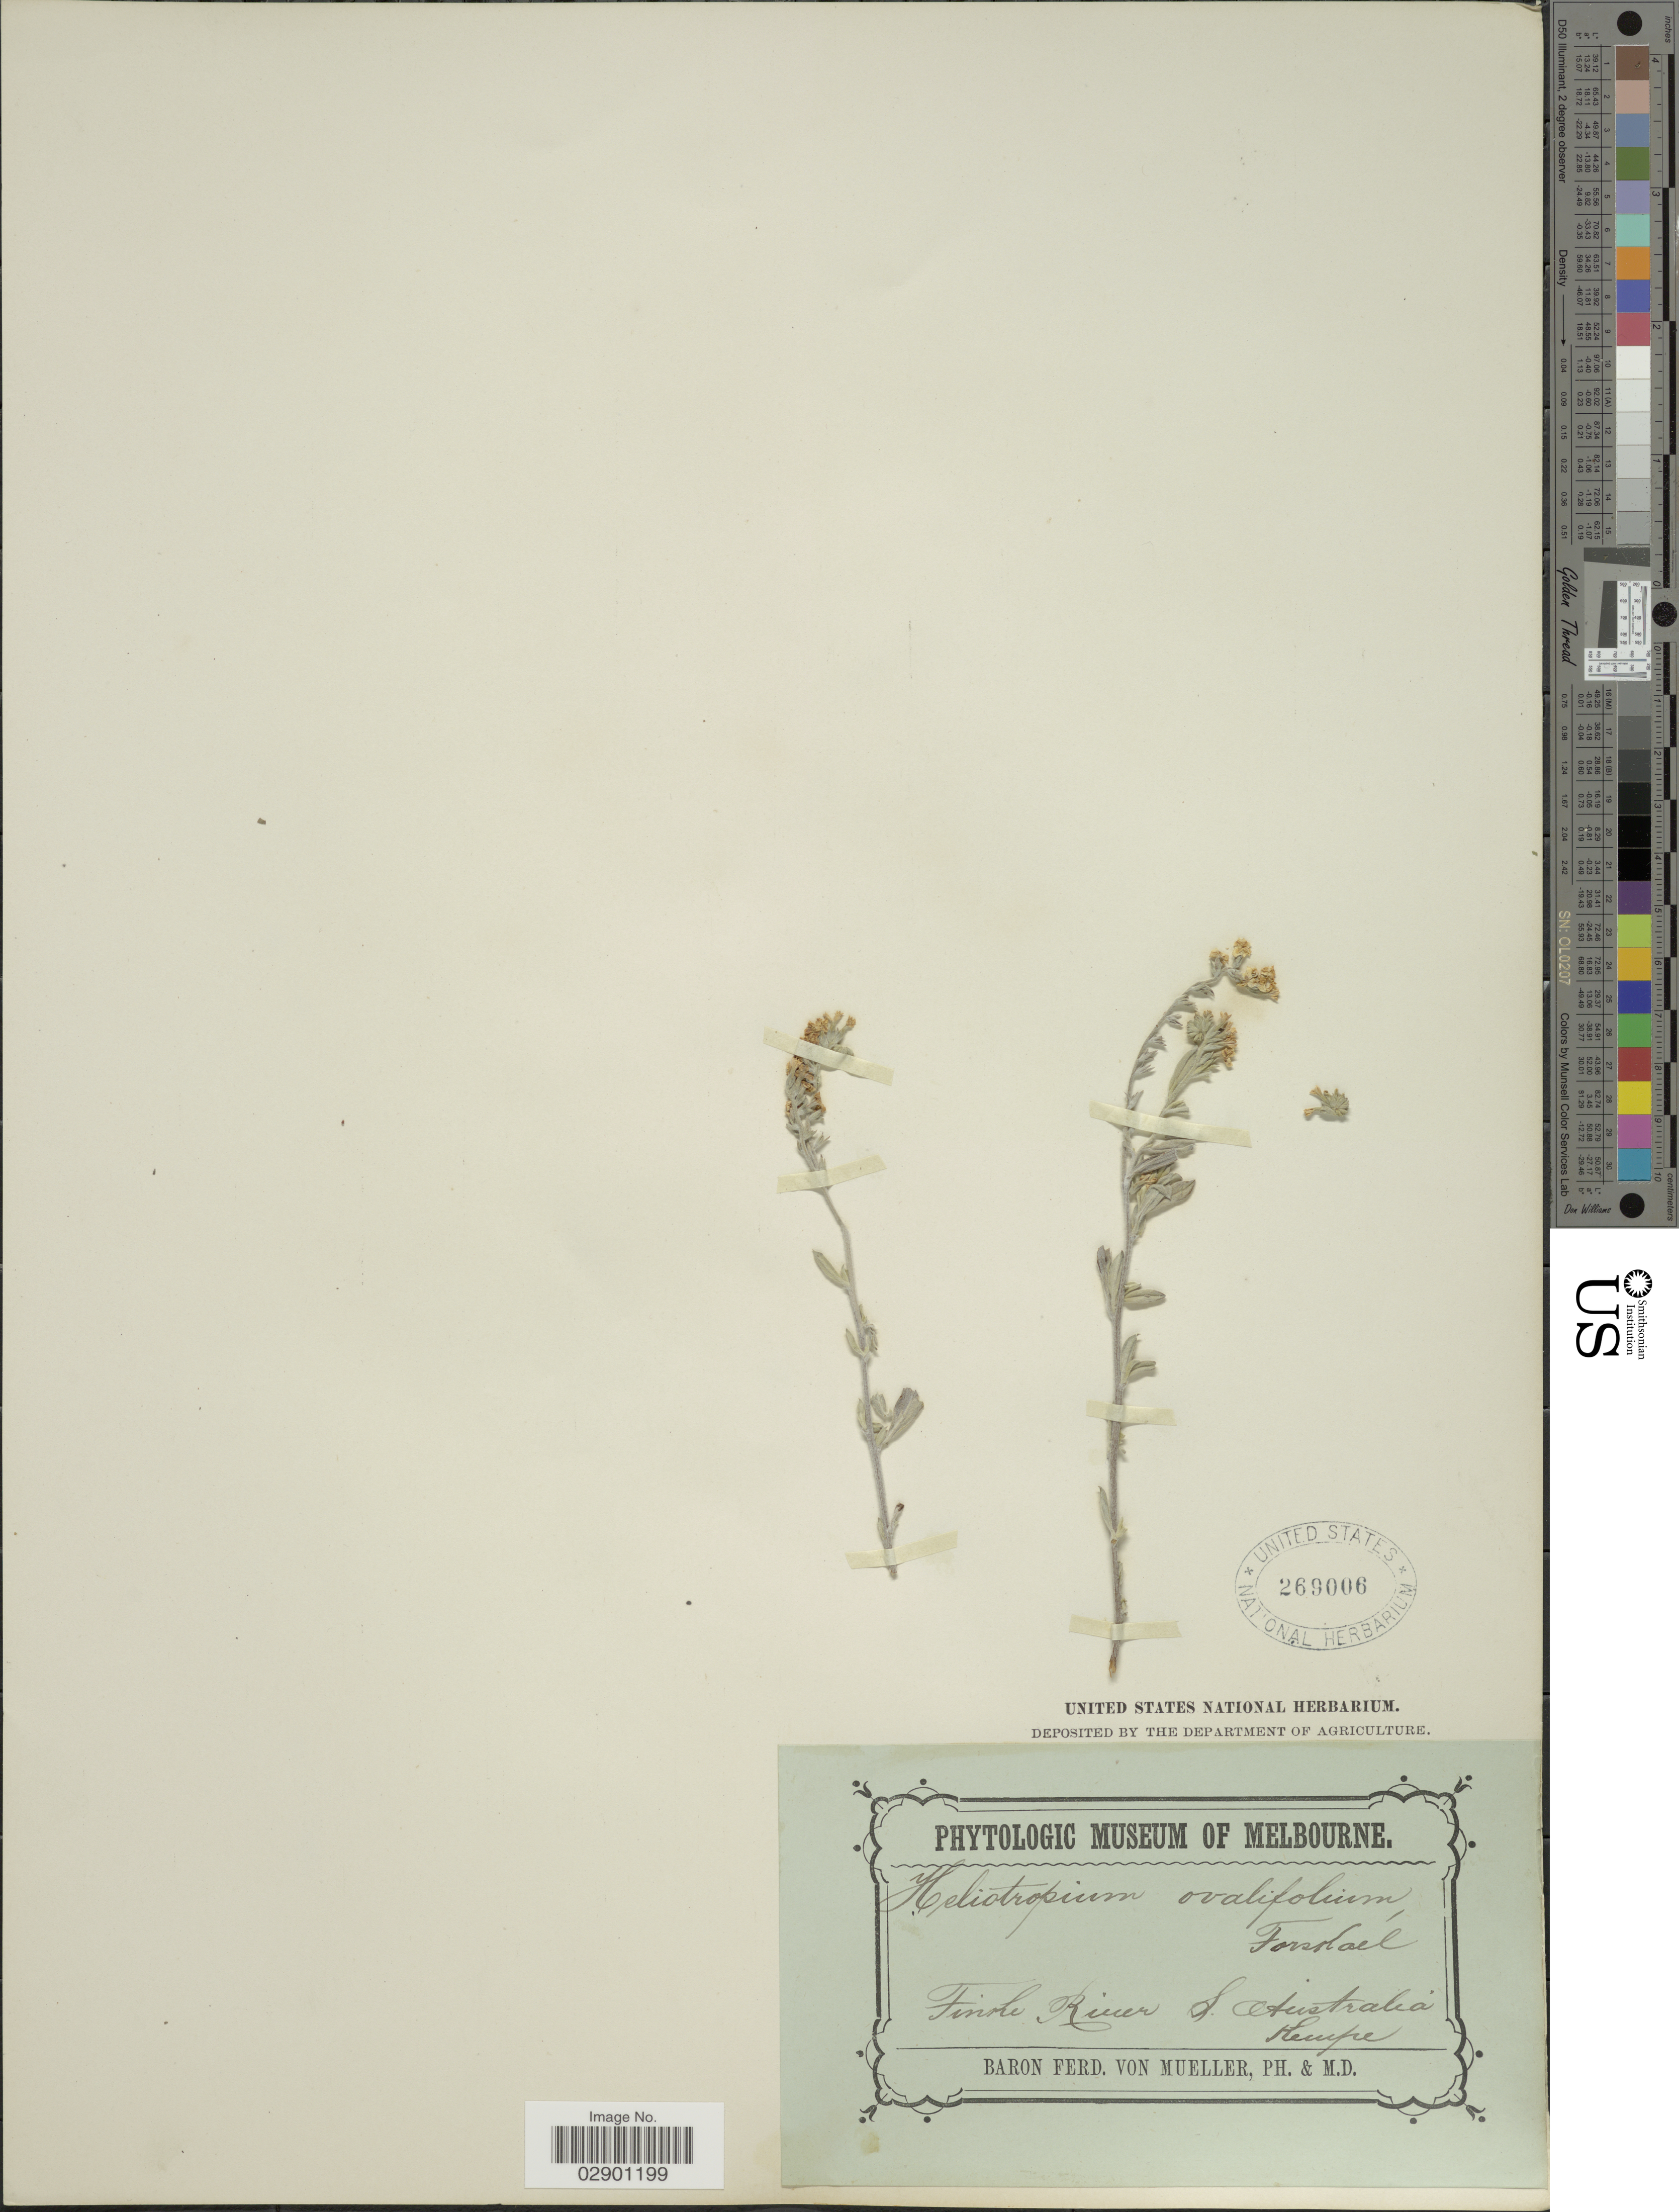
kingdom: Plantae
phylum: Tracheophyta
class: Magnoliopsida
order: Boraginales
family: Heliotropiaceae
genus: Heliotropium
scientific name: Heliotropium ovalifolium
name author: Forssk.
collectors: F. Mueller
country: Australia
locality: Finke River S Australia, Kempe.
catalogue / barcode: US 269006